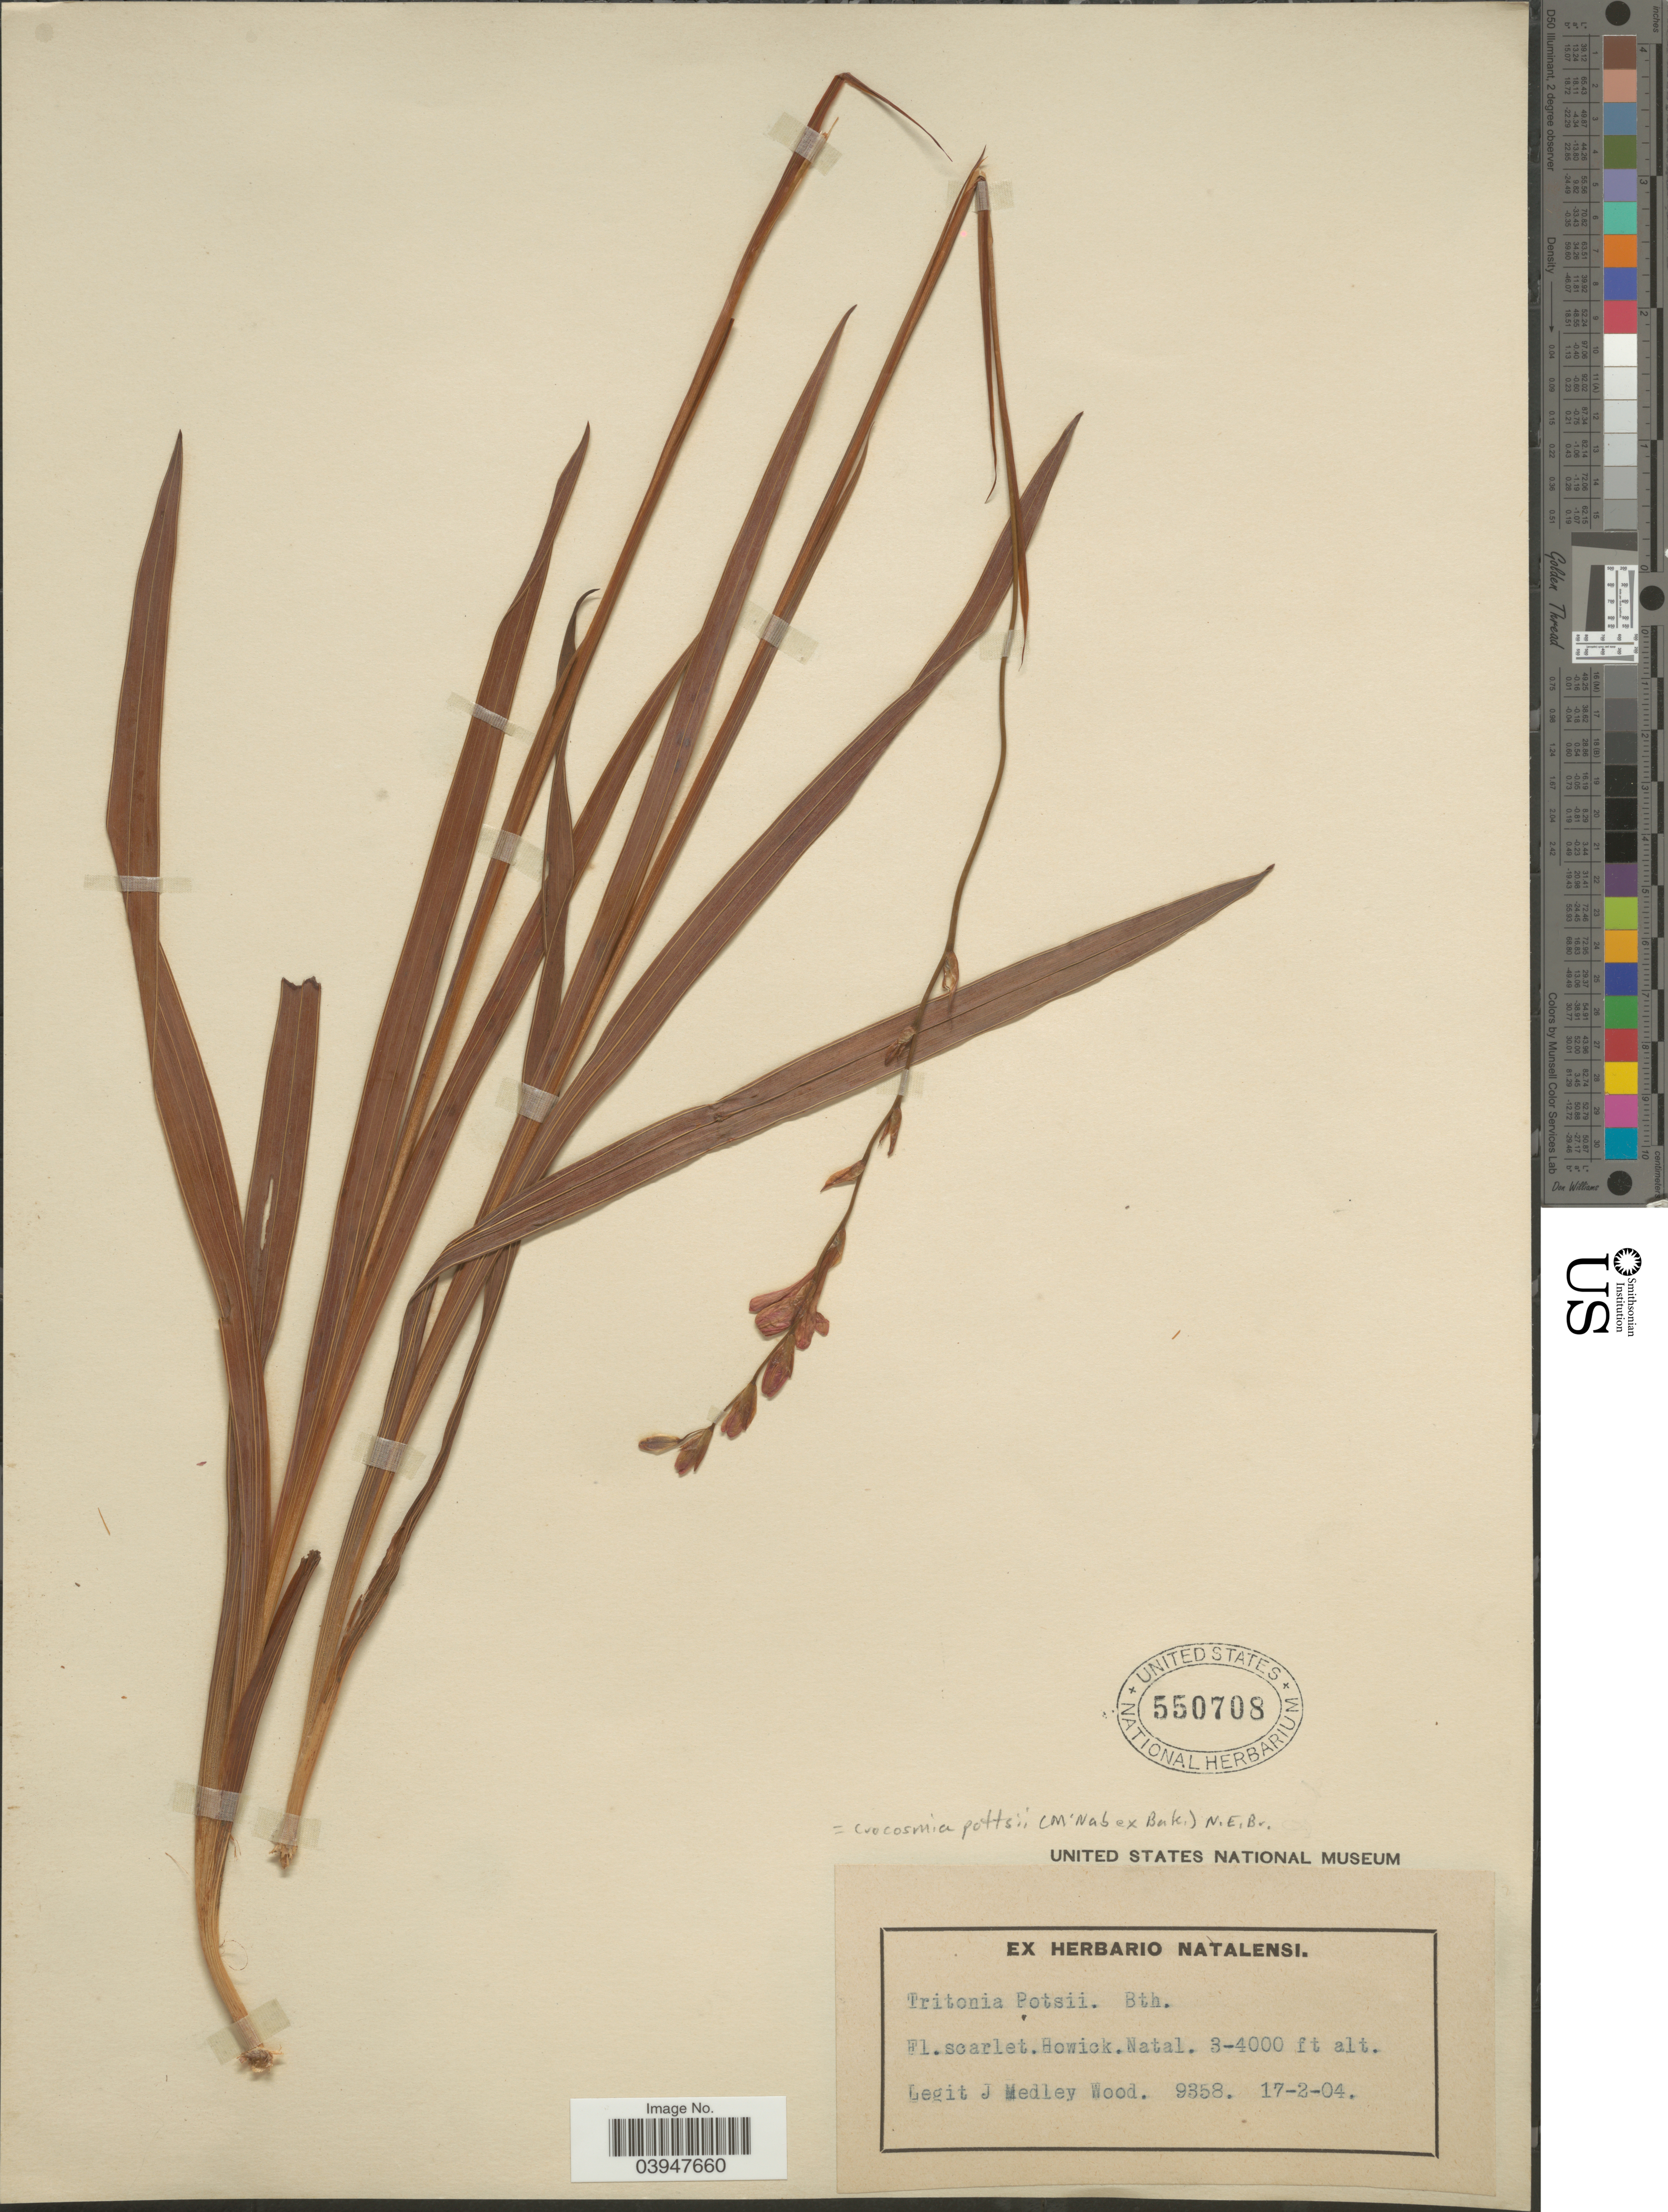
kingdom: Plantae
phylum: Tracheophyta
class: Liliopsida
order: Asparagales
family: Iridaceae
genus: Crocosmia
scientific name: Crocosmia pottsii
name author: (Baker) N.E. Br.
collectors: J. Medley Wood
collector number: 9358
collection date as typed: Transcribed d/m/y: 17/2/4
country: South Africa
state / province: KwaZulu-Natal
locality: Howick. Natal.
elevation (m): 914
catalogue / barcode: US 550708